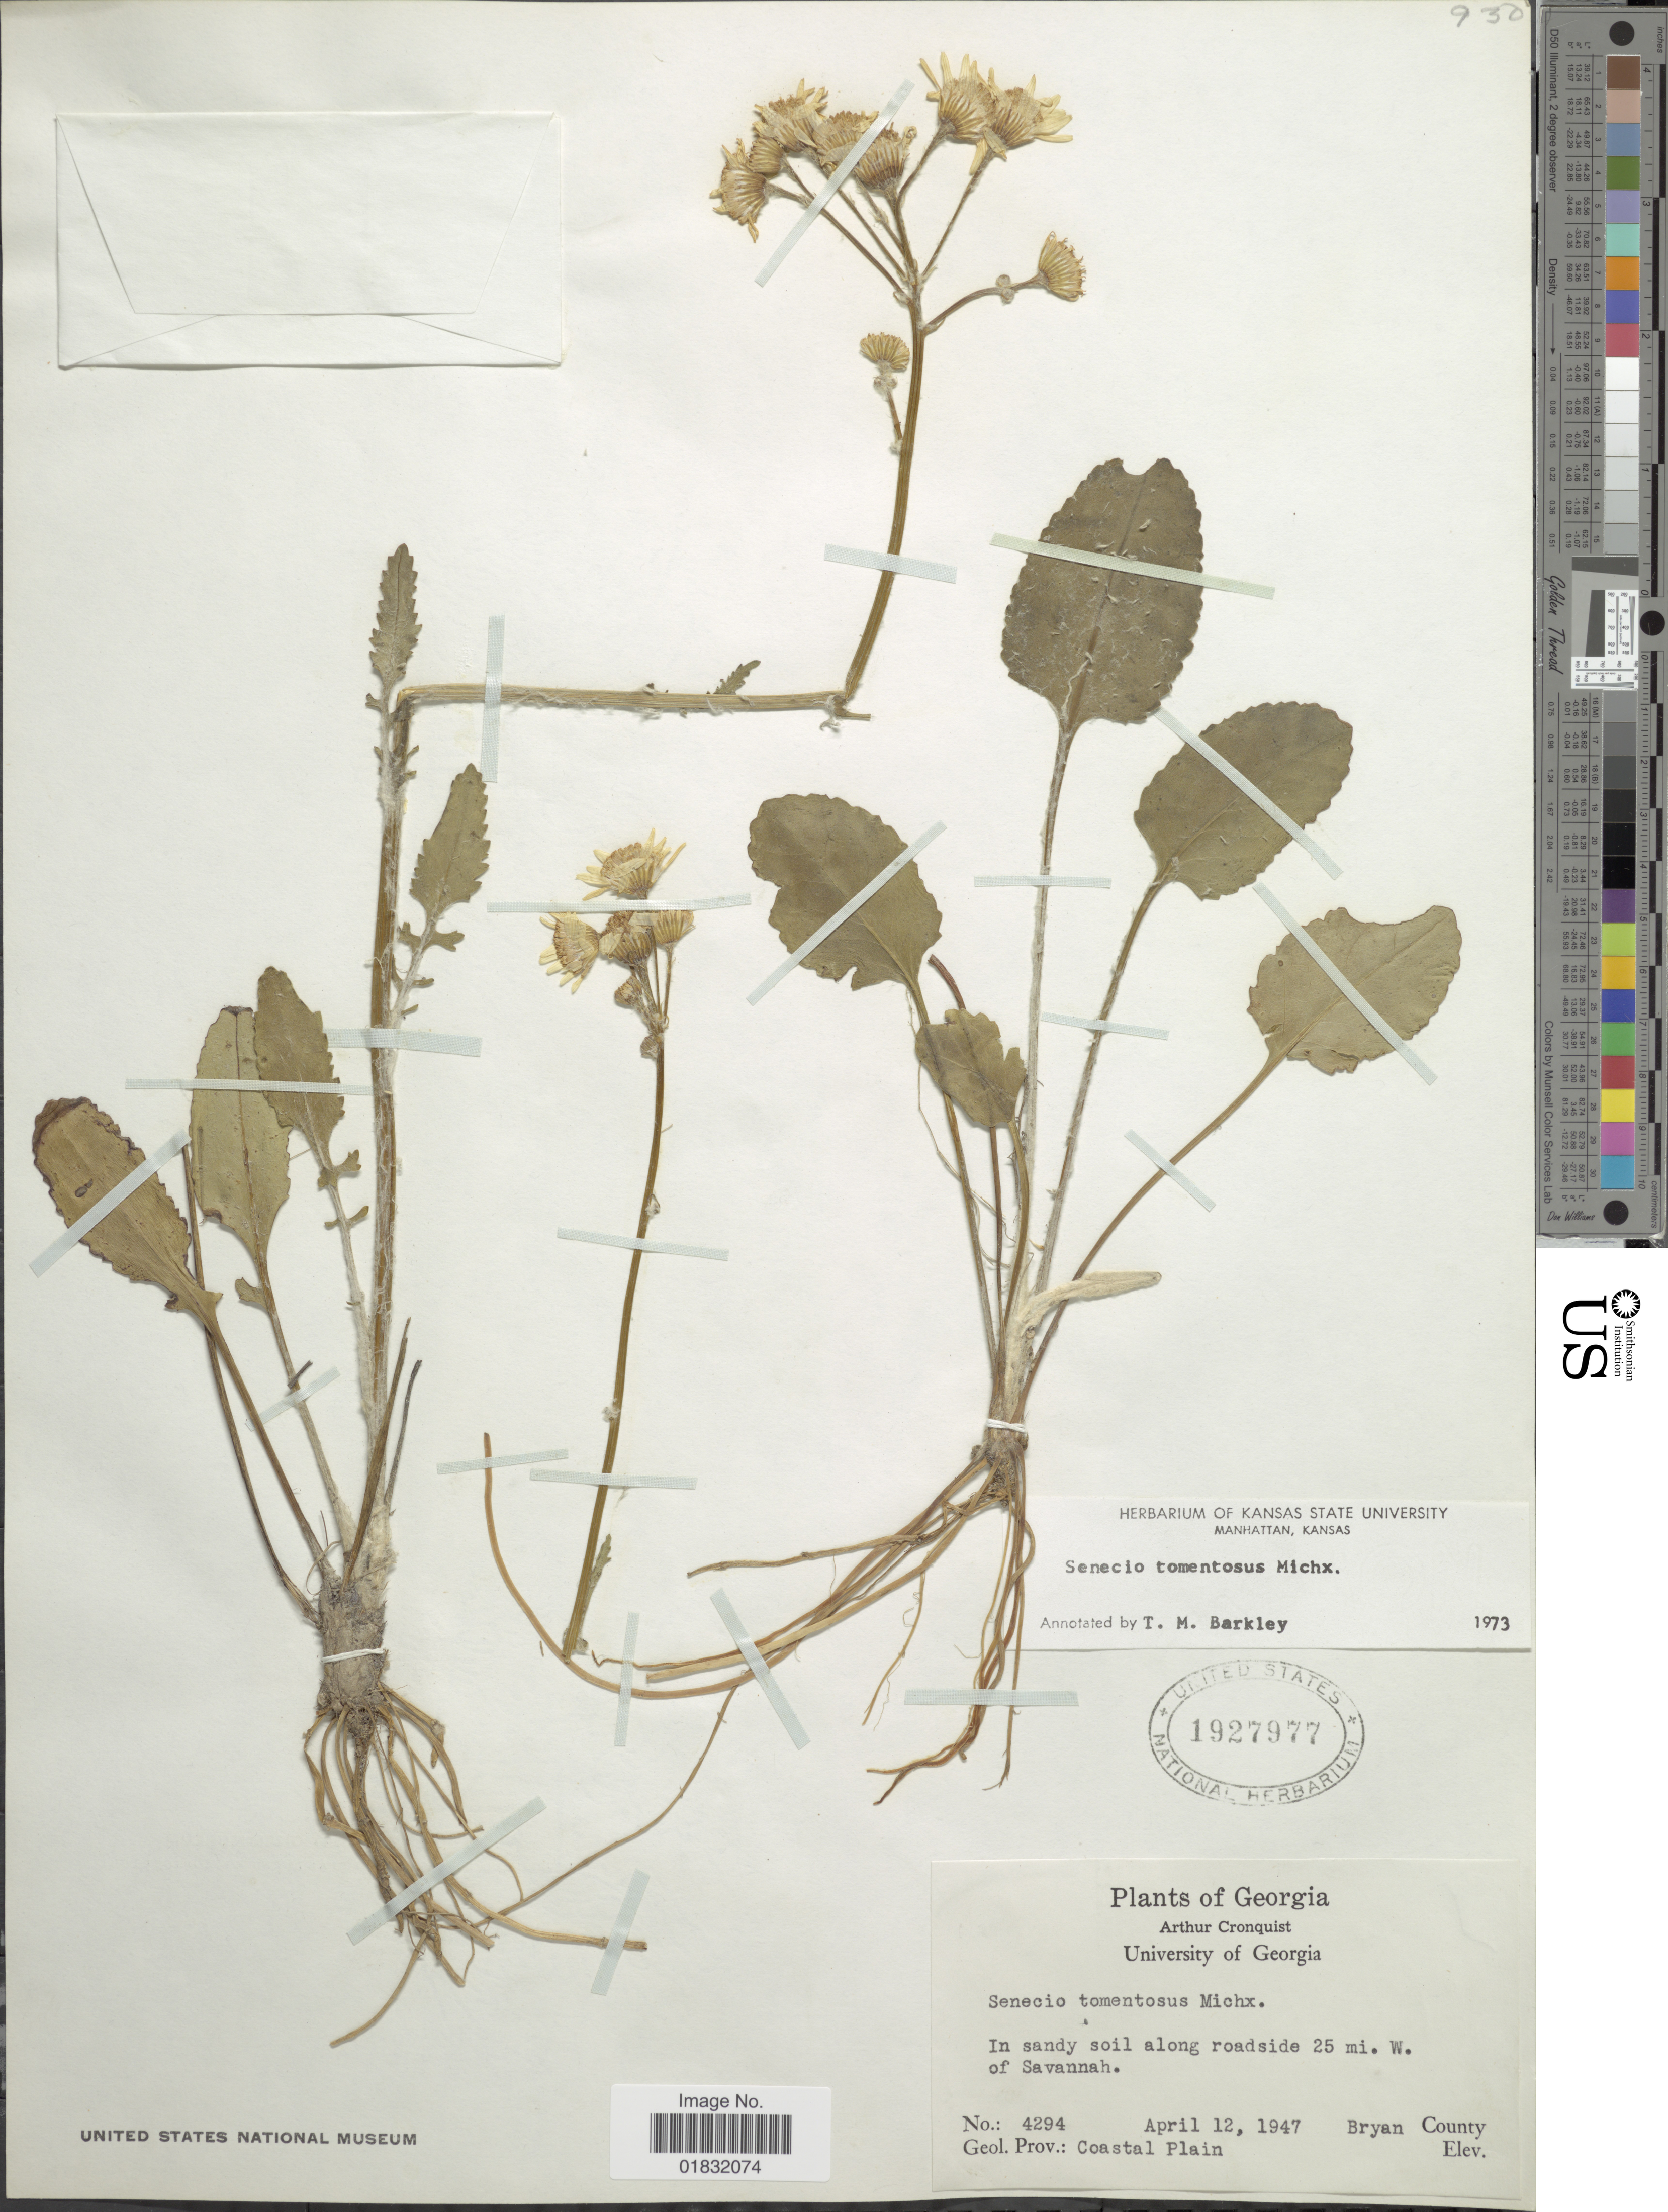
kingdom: Plantae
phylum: Tracheophyta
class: Magnoliopsida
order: Asterales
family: Asteraceae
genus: Packera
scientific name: Packera dubia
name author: (Spreng.) Trock & Mabb.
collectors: A. J. Cronquist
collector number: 4294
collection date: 1947-04-12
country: United States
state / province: Georgia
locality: In sandy soil along roadside 25 mi. W. of Savannah, Bryan County, Geol. Prov.: Coastal Plain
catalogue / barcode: US 1927977